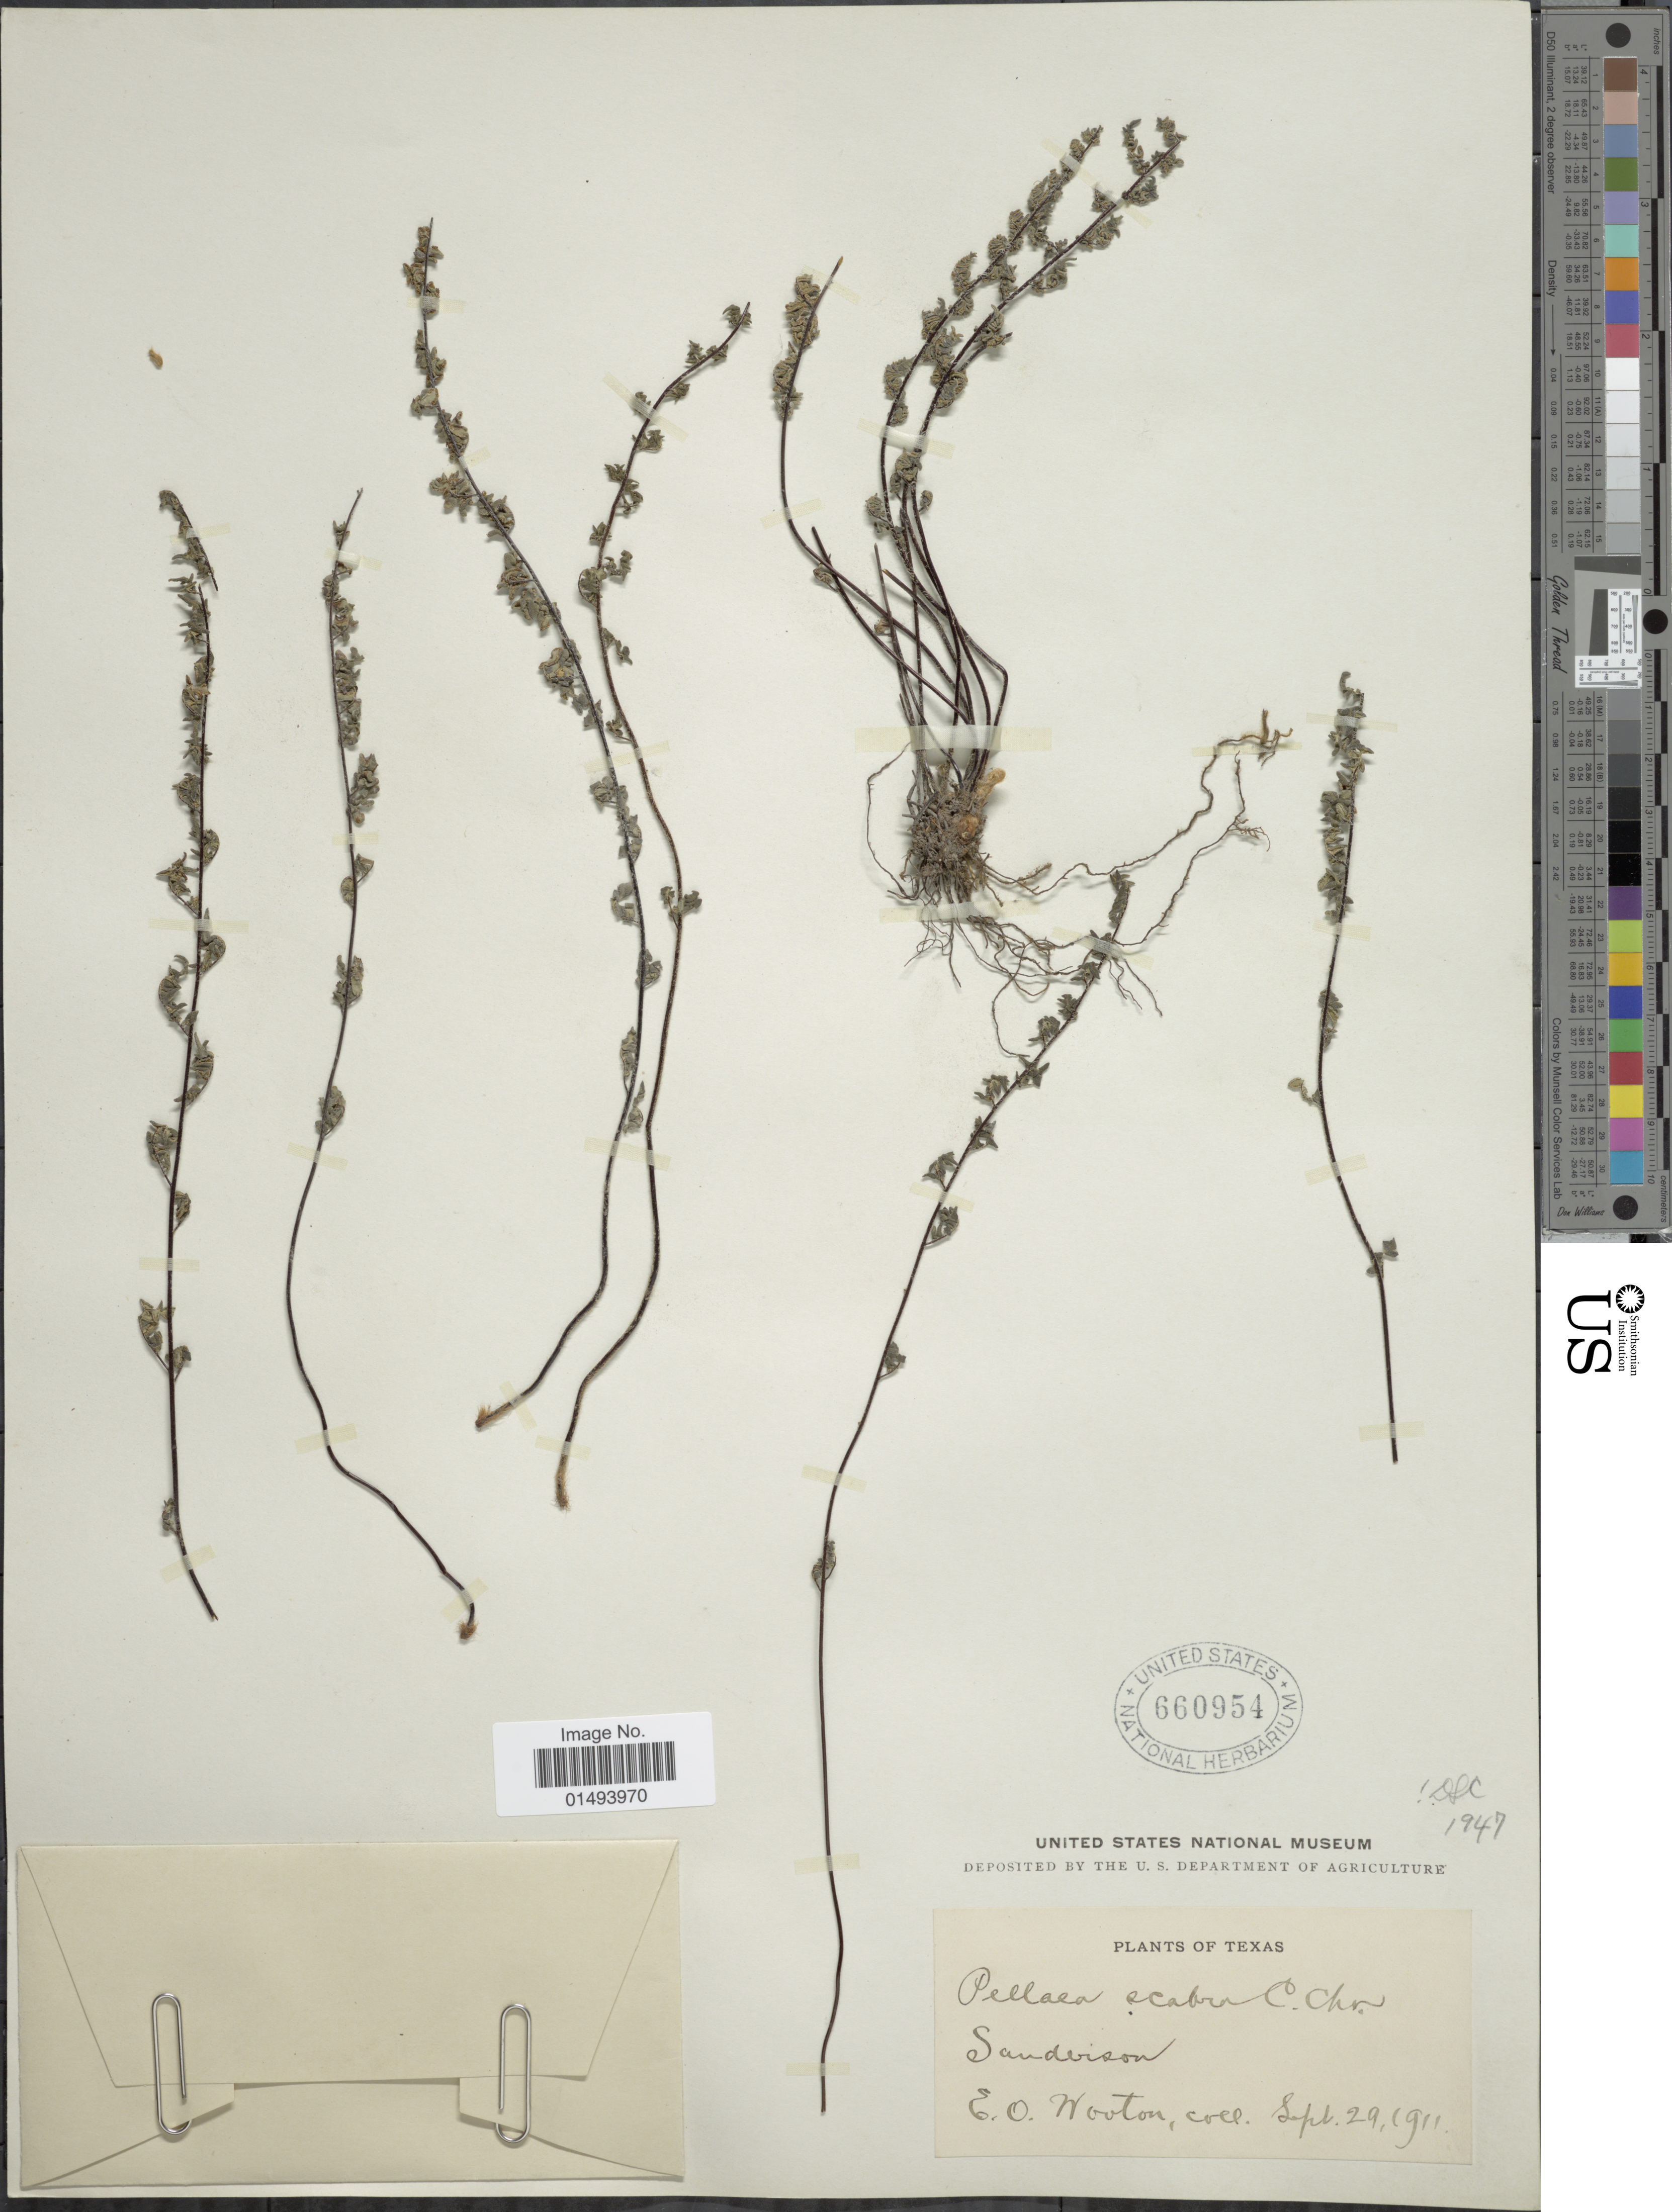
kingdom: Plantae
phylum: Tracheophyta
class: Polypodiopsida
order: Polypodiales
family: Pteridaceae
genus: Myriopteris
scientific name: Myriopteris scabra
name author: (C. Chr.) Grusz & Windham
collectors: E. O. Wooton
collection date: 1911-09-29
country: United States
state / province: Texas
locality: Plants of Texas, Sanderson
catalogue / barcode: US 660954